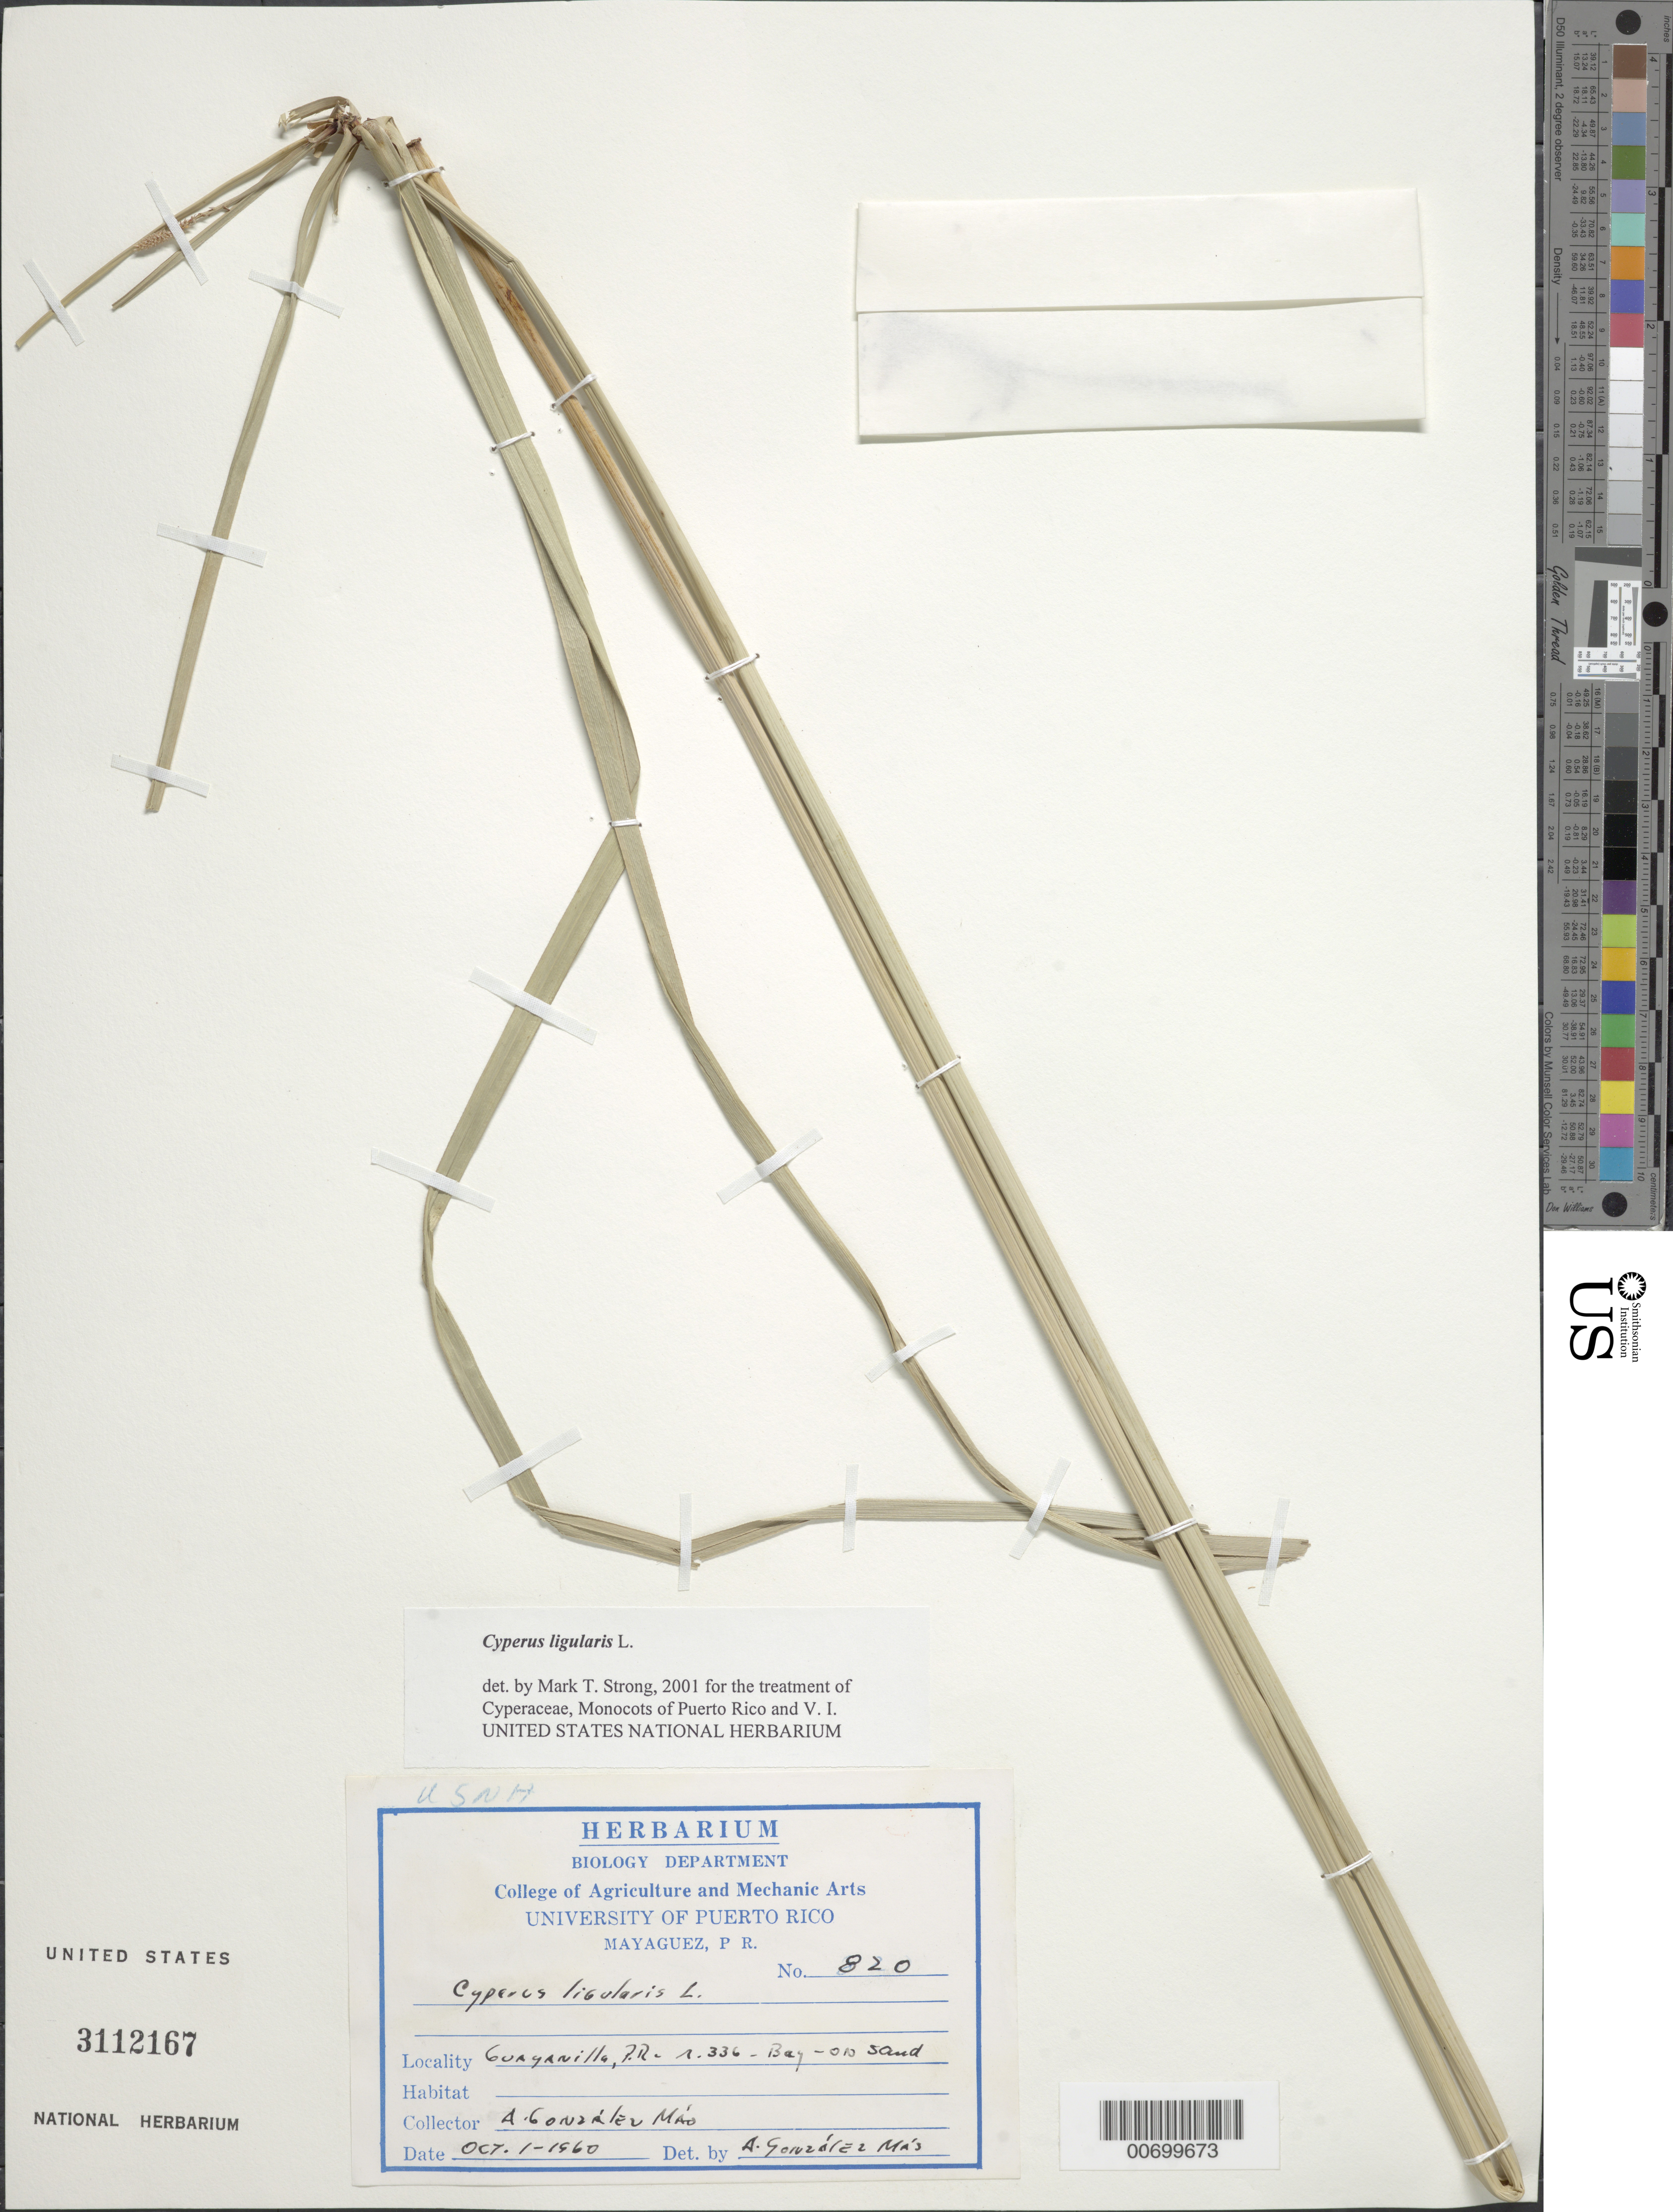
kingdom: Plantae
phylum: Tracheophyta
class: Liliopsida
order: Poales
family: Cyperaceae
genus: Cyperus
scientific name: Cyperus ligularis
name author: L.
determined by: Strong, M. T., (US), Smithsonian Institution - National Museum of Natural History (UNITED STATES)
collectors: A. González Más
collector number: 820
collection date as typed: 01 Oct 1960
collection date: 1960-10-01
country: Puerto Rico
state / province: Guayanilla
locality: Guayanillo: Rd. 336.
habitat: Bay, on sand.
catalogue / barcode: US 3112167